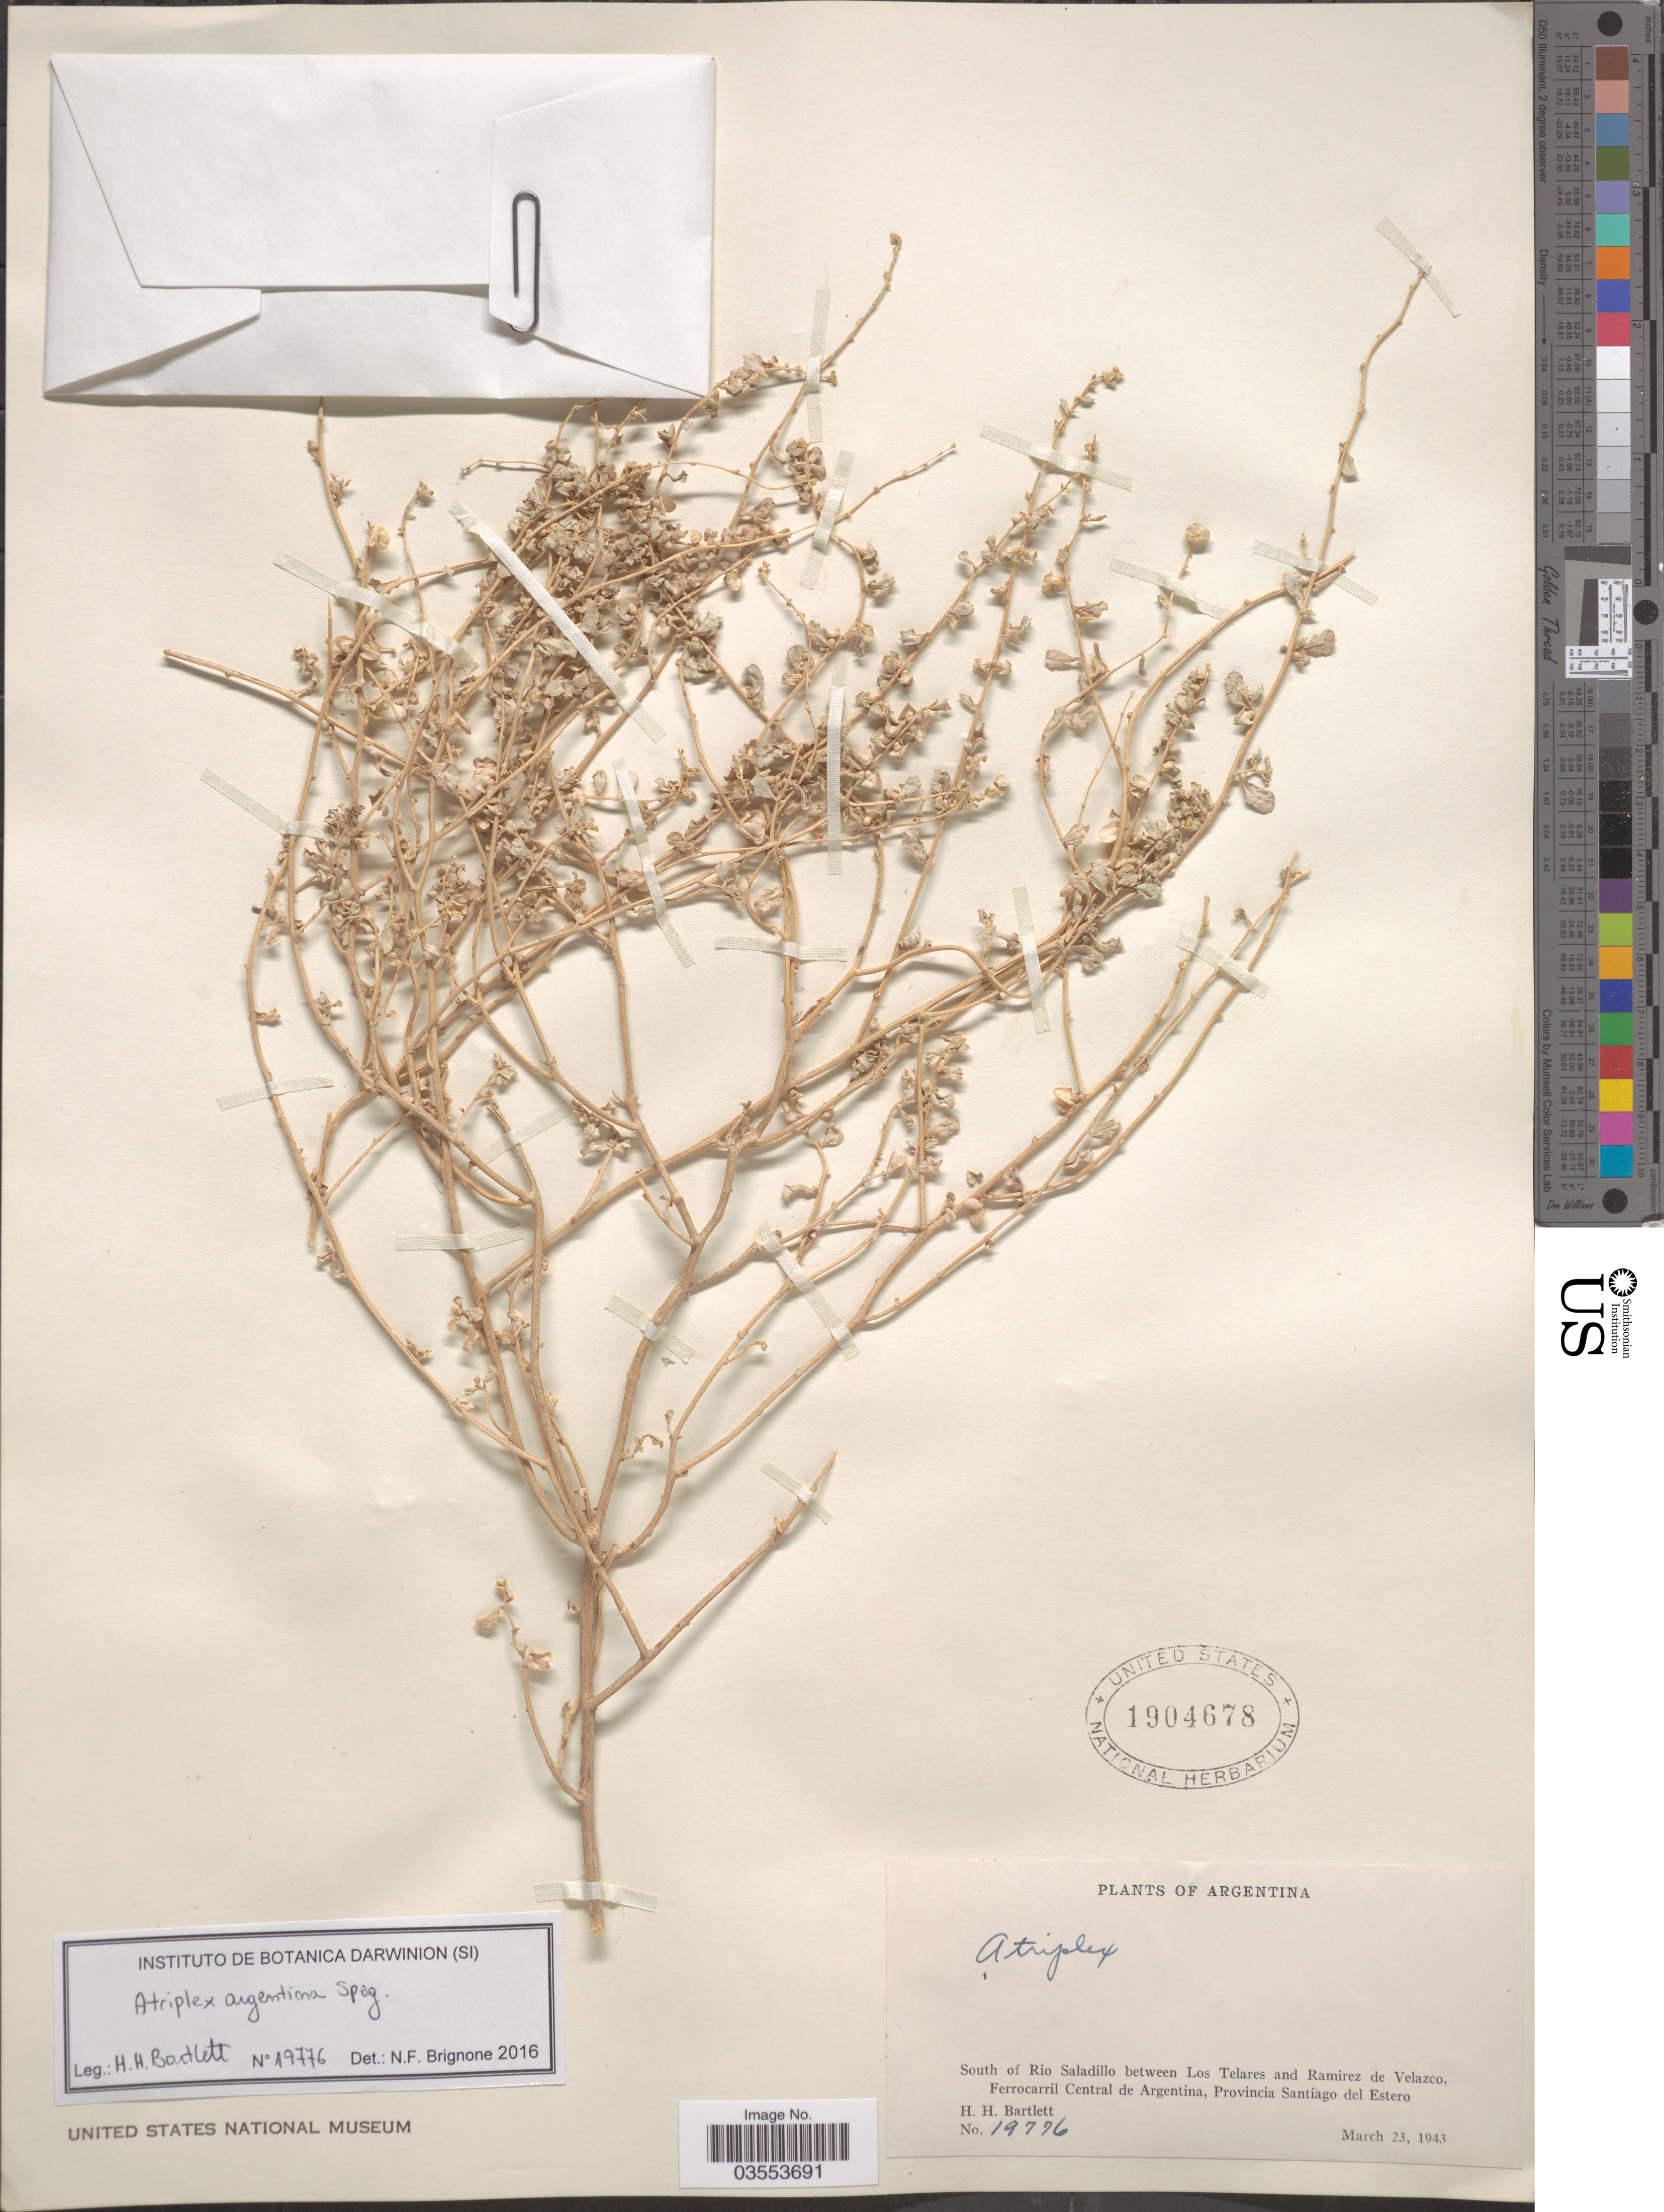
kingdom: Plantae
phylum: Tracheophyta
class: Magnoliopsida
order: Caryophyllales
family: Amaranthaceae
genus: Atriplex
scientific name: Atriplex sp.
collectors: H. H. Bartlett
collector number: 19776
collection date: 1943-03-23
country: Argentina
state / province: Santiago del Estero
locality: South of Rio Saladillo between Los Telares and Ramirez de Velazco, Ferrocarril Central de Argentina.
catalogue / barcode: US 1904678